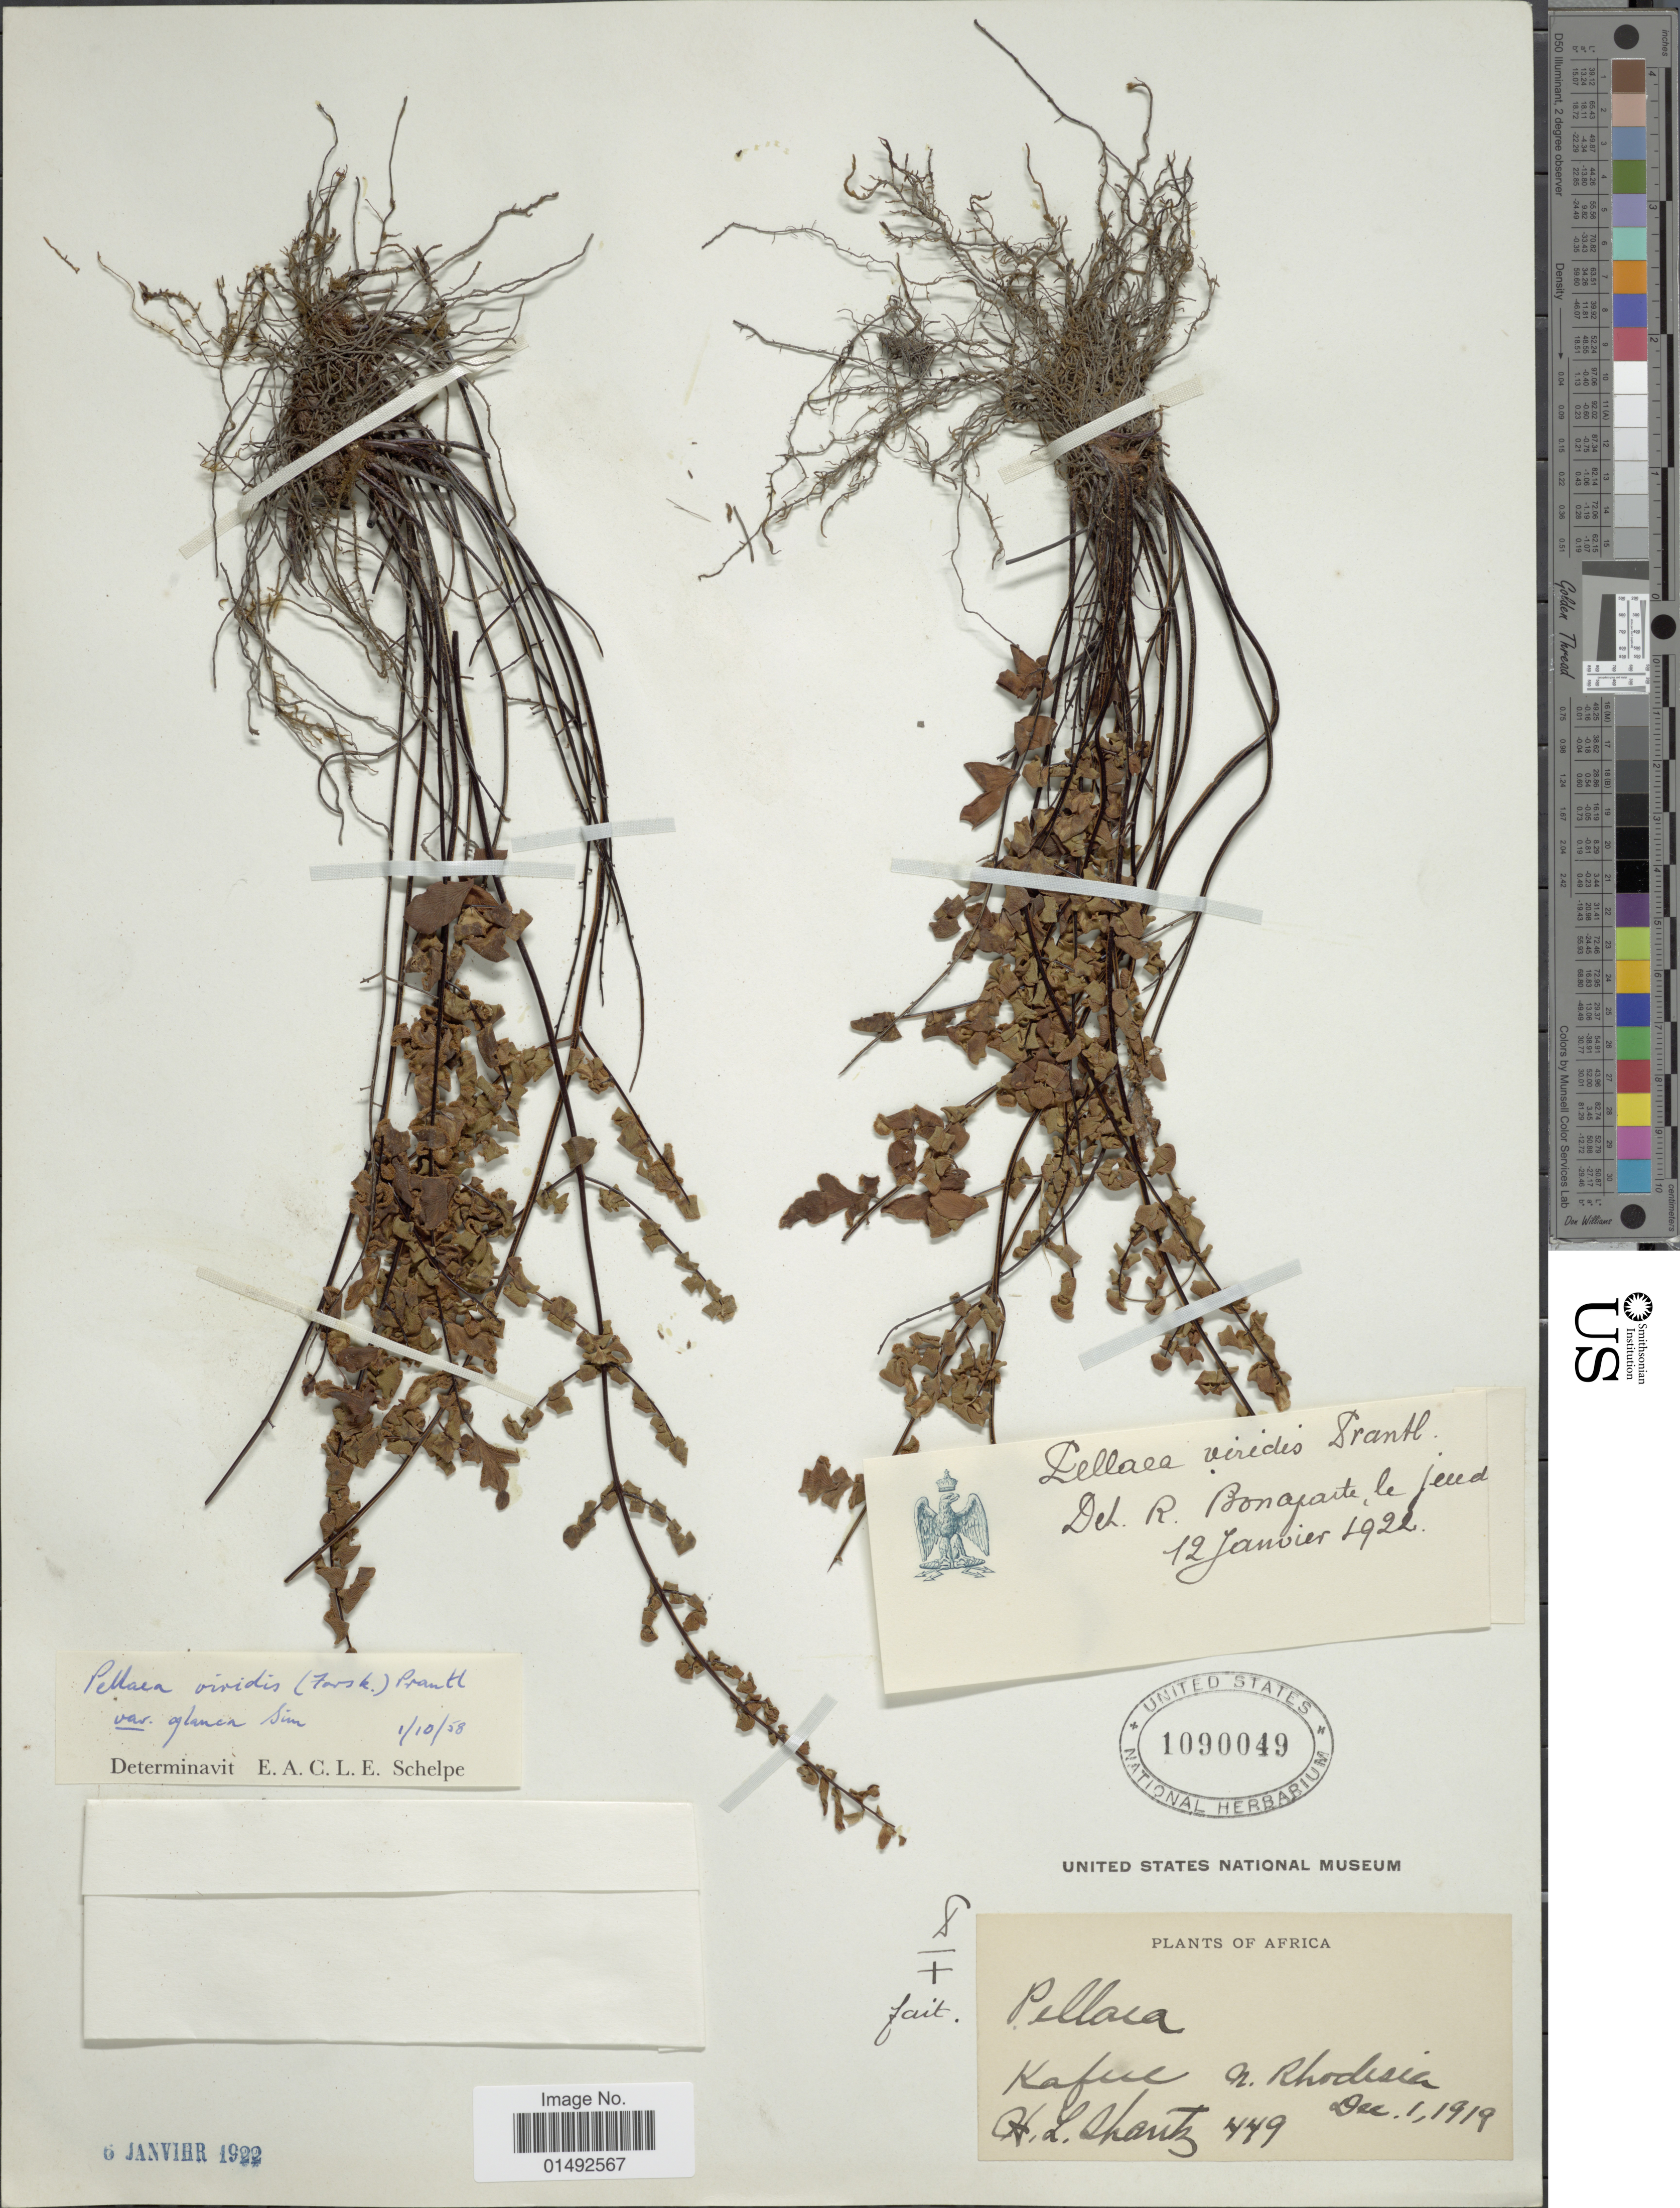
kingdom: Plantae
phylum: Tracheophyta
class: Polypodiopsida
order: Polypodiales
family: Pteridaceae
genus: Pellaea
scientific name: Pellaea viridis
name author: (Forssk.) Prantl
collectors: H. Shantz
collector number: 449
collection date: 1919-12-01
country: Zambia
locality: Kaful, N. Rhodesia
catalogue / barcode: US 1090049